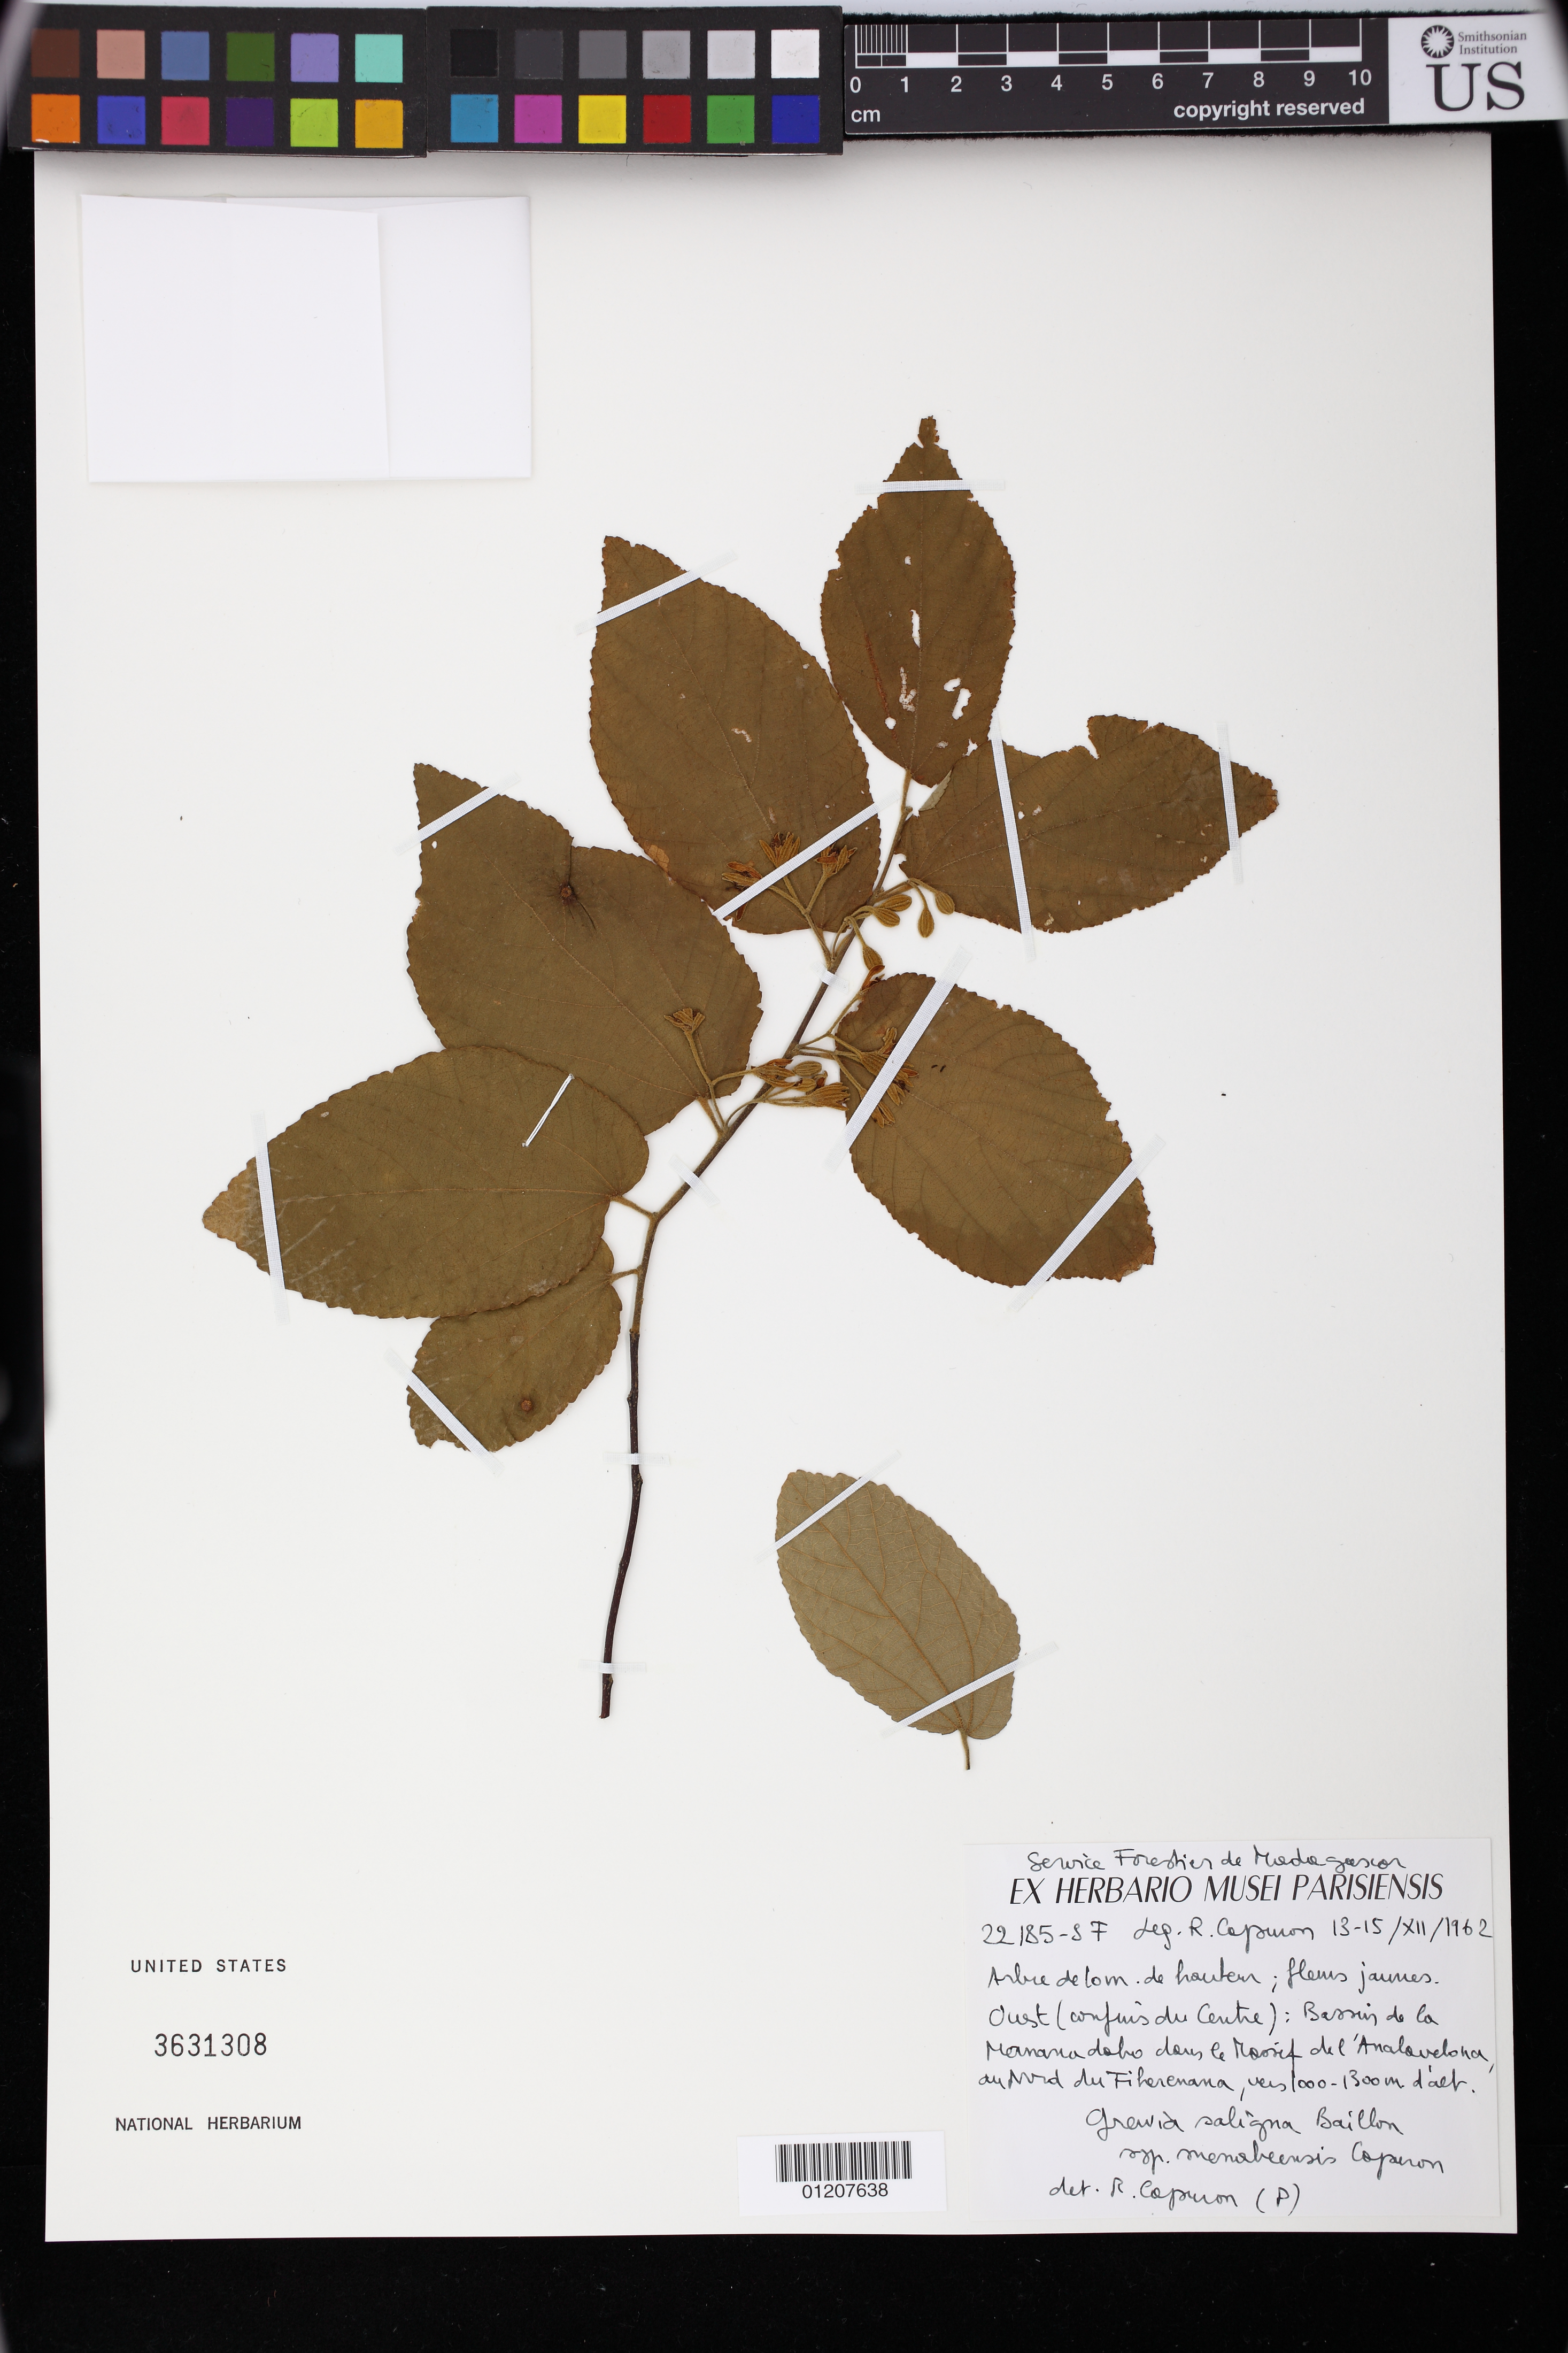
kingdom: Plantae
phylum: Tracheophyta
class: Magnoliopsida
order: Malvales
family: Malvaceae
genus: Grewia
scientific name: Grewia saligna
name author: Baill.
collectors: R. P. Capuron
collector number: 22185-SF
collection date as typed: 13 Dec 1962 to 15 Dec 1962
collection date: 1962-12-13/1962-12-15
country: Madagascar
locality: Ouest (confuis du Centre): Bassin da la. Manana dobo dous le Massif de l'Analavelona du Nord du Fiherenana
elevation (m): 1000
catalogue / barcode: US 3631308